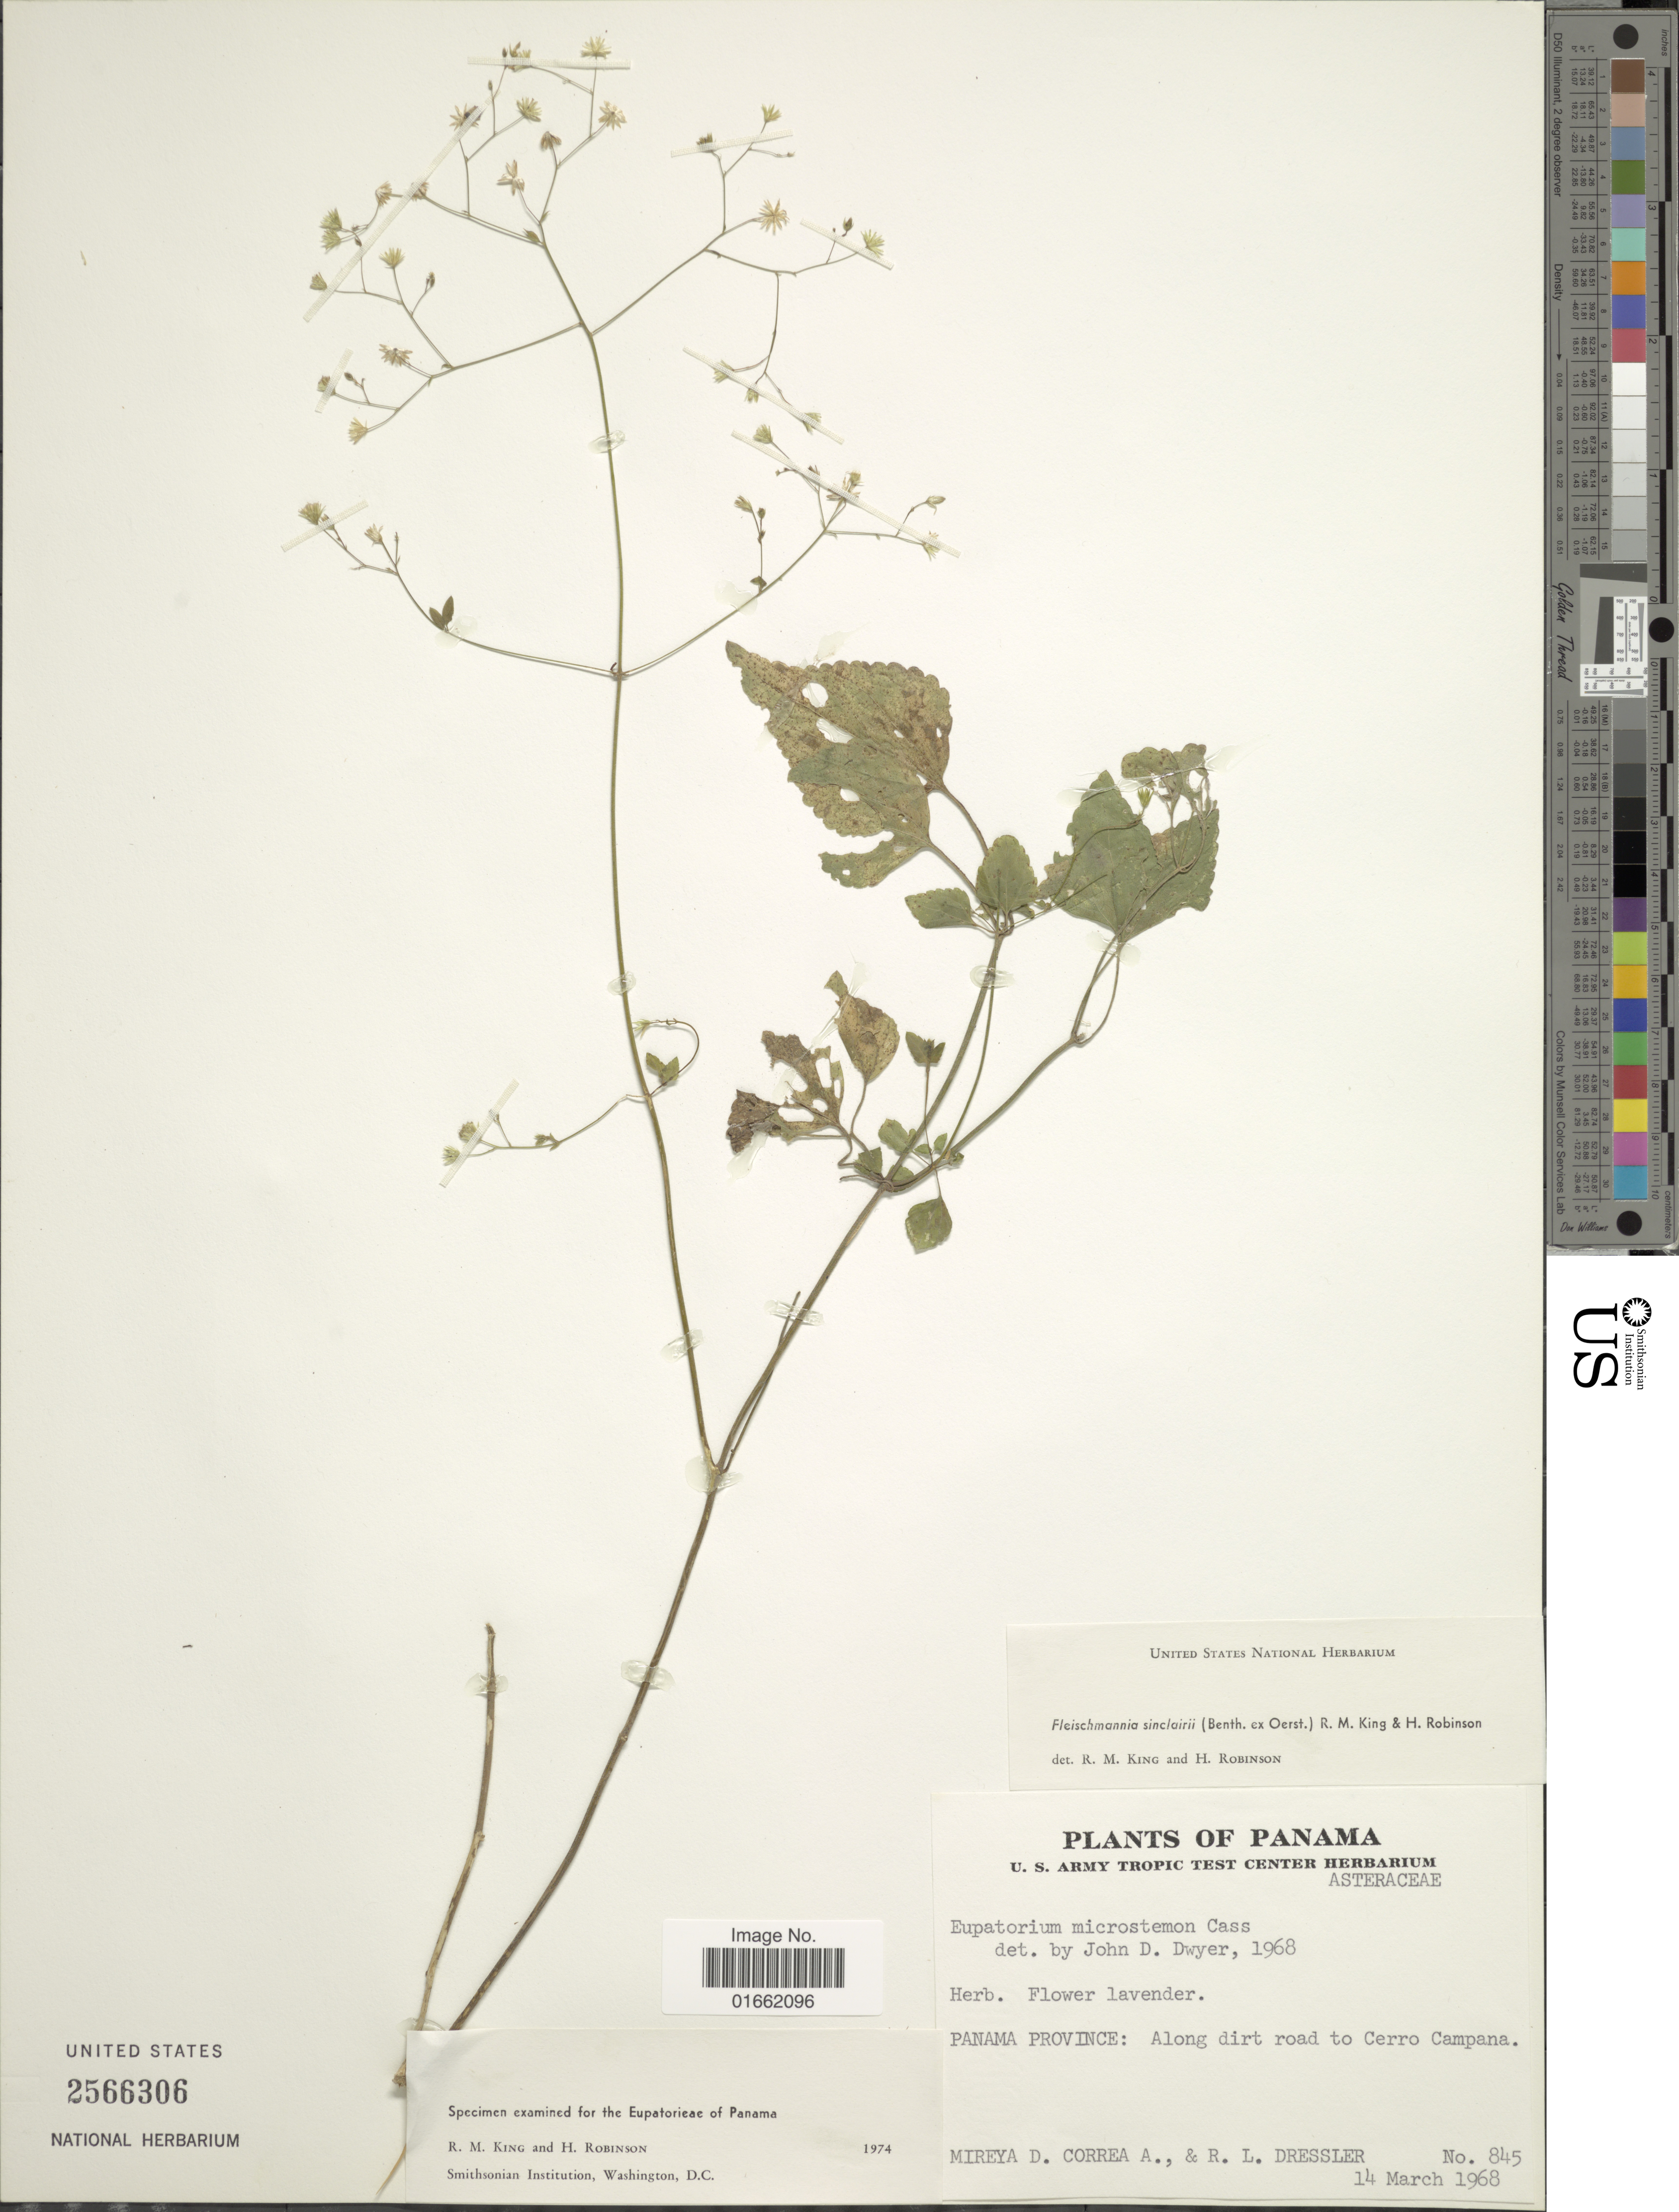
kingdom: Plantae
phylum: Tracheophyta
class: Magnoliopsida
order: Asterales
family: Asteraceae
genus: Fleischmannia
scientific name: Fleischmannia sinclairii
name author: (Benth. ex Oerst.) R.M. King & H. Rob.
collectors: M. D. Corrêa-A. & R. Dressler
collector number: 845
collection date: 1968-03-14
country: Panama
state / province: Panamá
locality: Panama Province: Along dirt road to Cerro Campana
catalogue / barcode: US 2566306